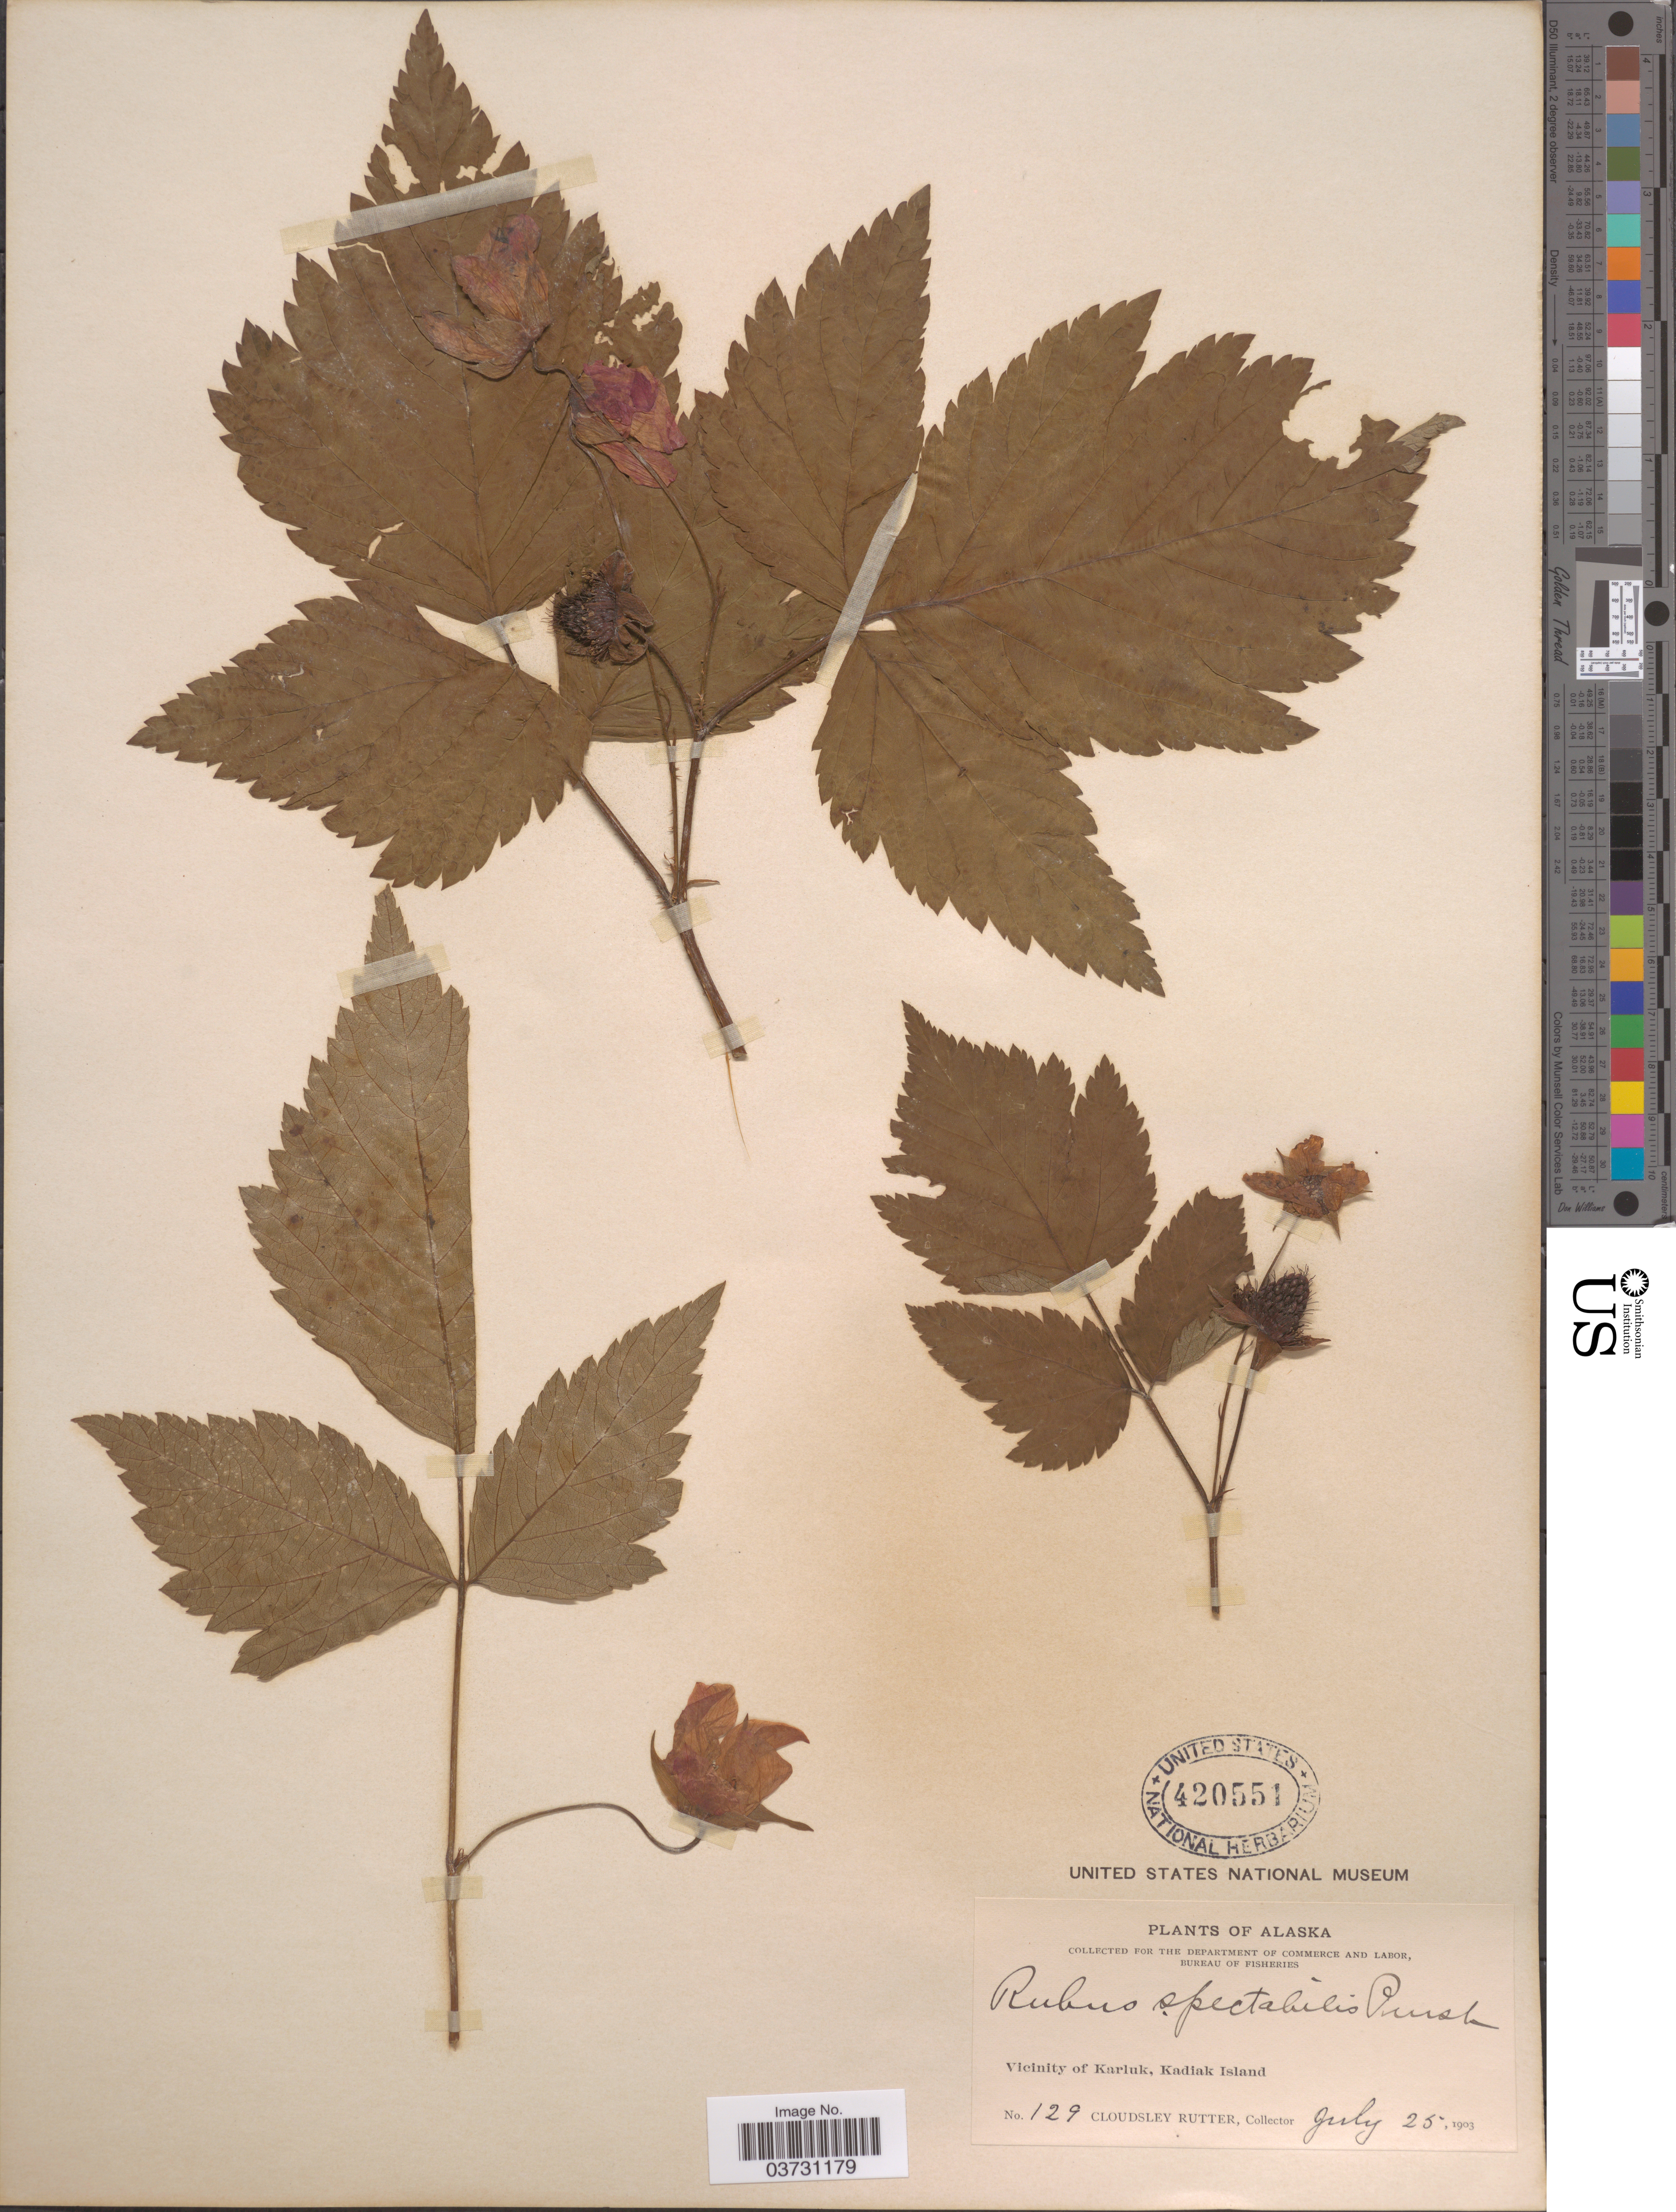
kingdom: Plantae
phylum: Tracheophyta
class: Magnoliopsida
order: Rosales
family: Rosaceae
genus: Rubus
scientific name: Rubus spectabilis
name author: Pursh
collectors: C. Rutter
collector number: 129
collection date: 1903-07-25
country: United States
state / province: Alaska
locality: Vicinity of Karluk, Kadiak Island.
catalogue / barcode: US 420551